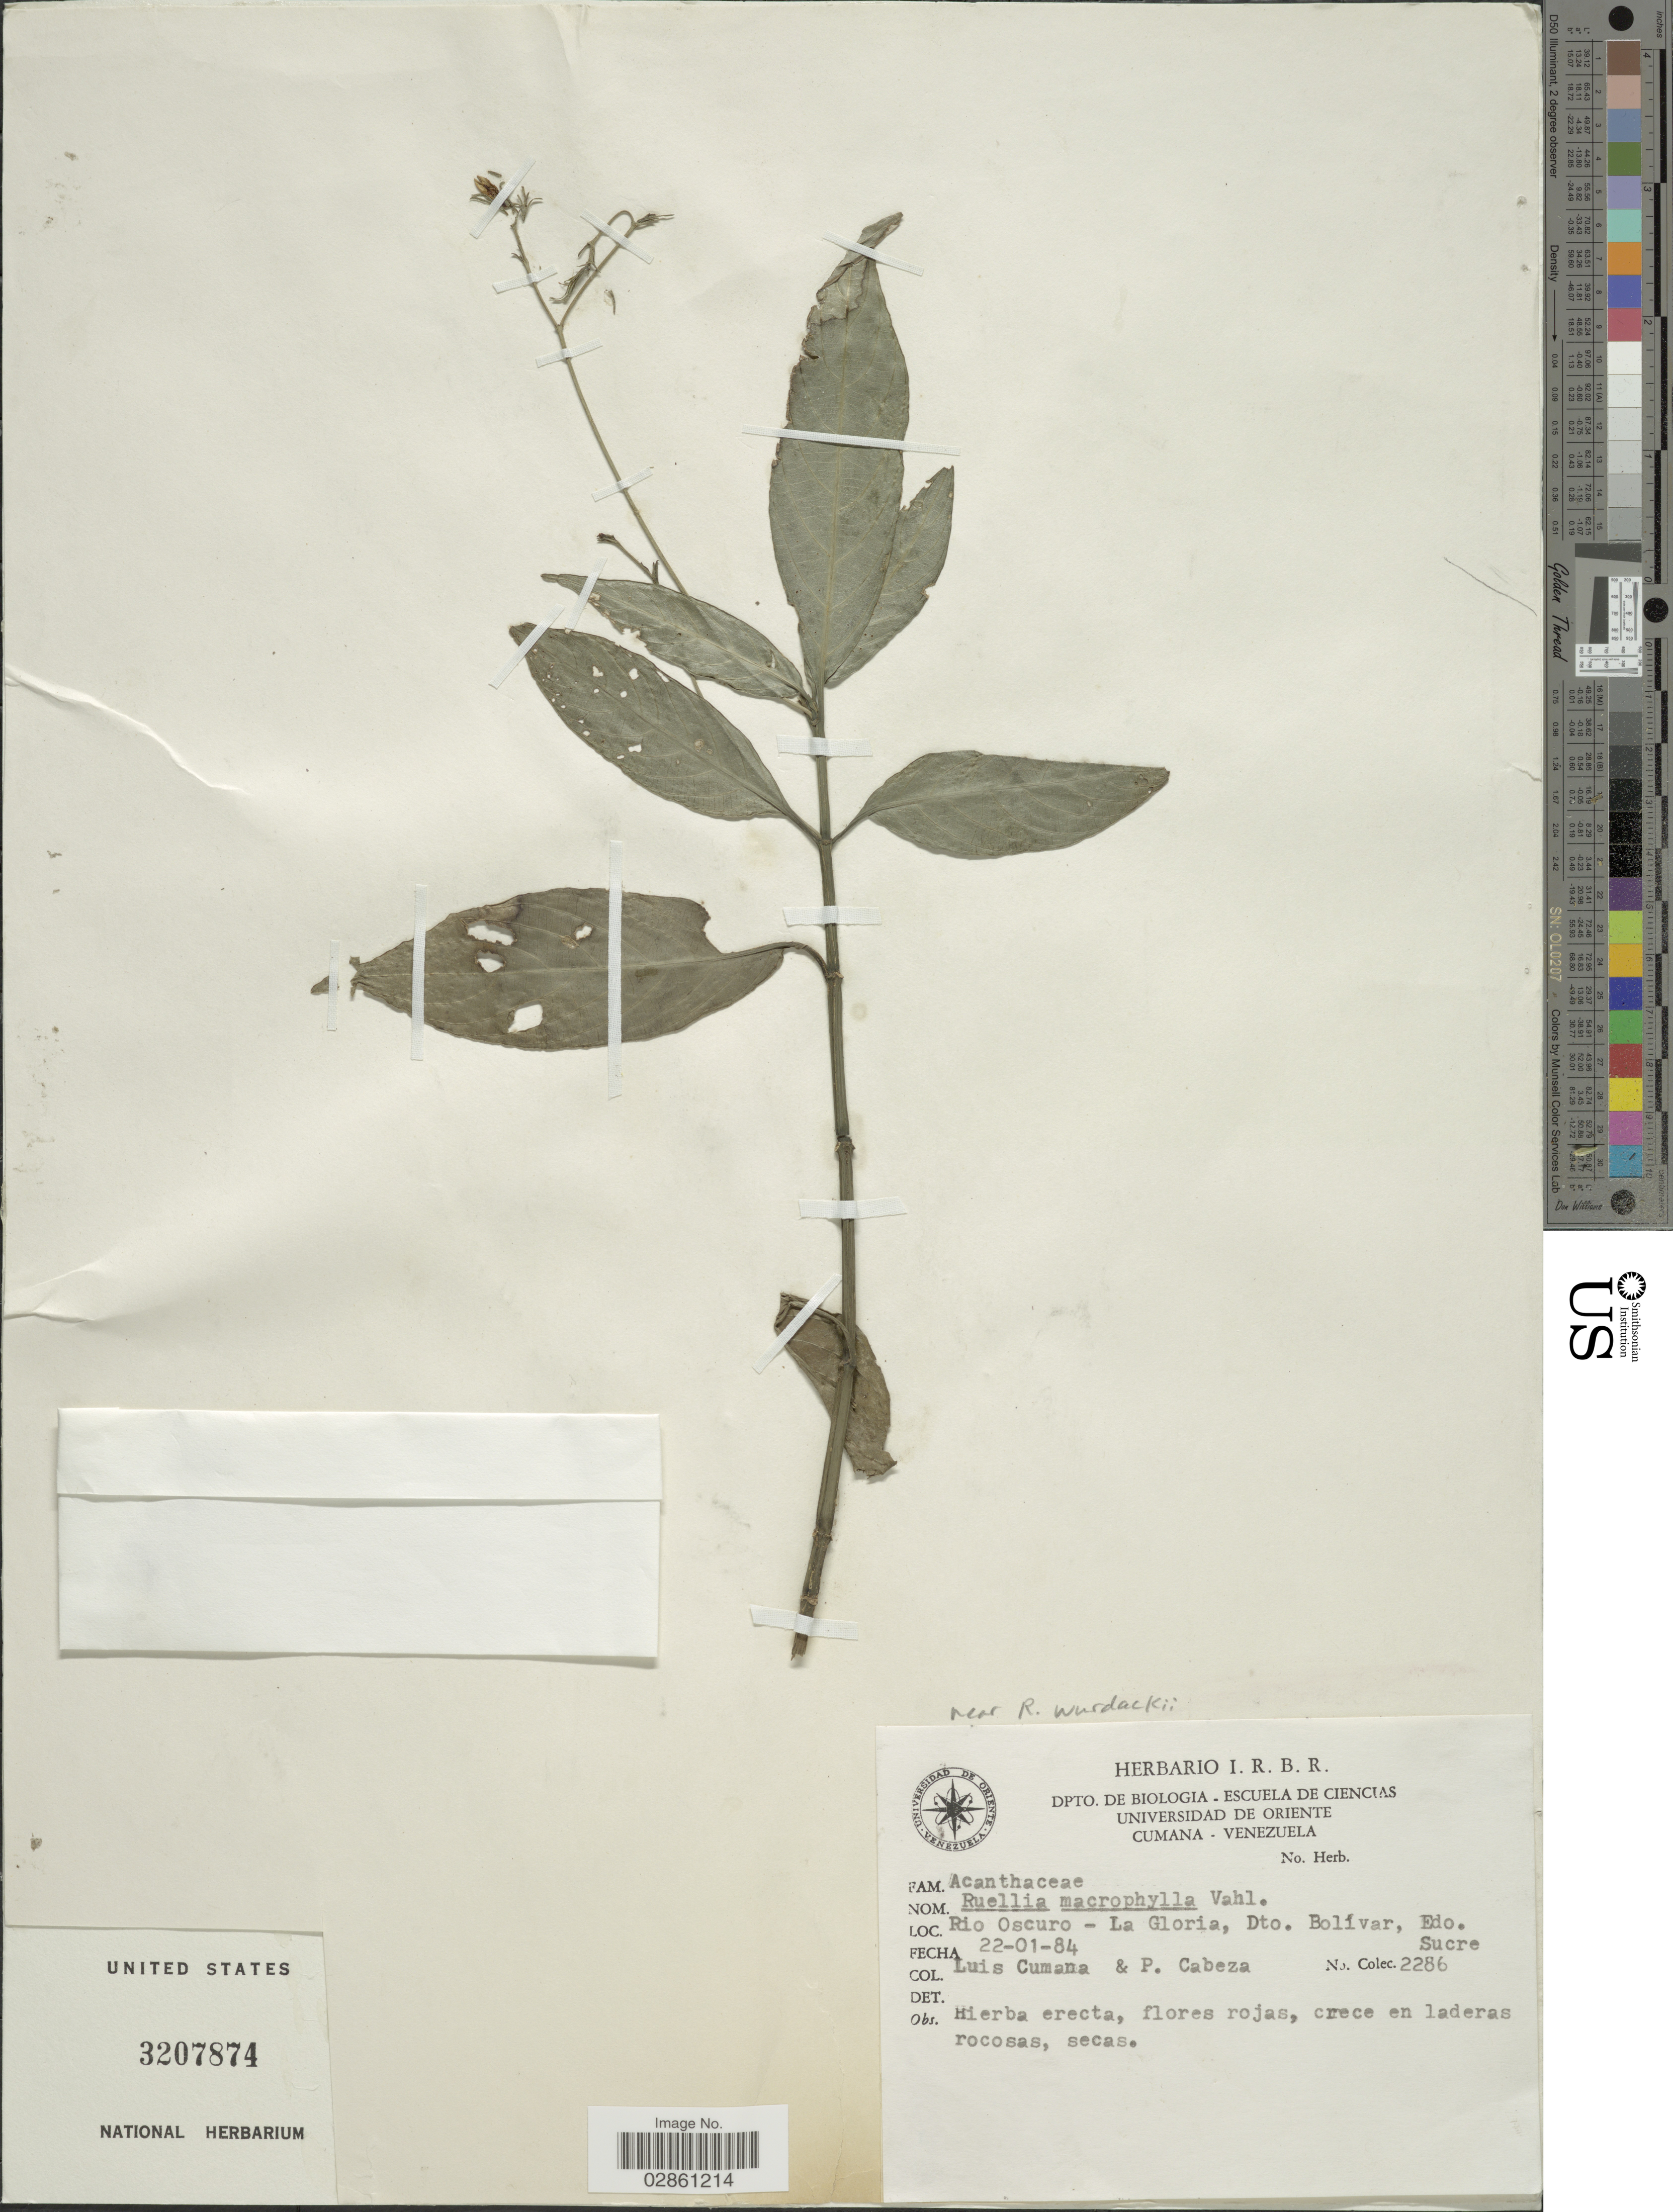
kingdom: Plantae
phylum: Tracheophyta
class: Magnoliopsida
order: Lamiales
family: Acanthaceae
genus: Ruellia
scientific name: Ruellia macrophylla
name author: Vahl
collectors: L. J. Cumaná C. & P. Cabeza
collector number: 2286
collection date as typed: Transcribed d/m/y: 22/1/84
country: Venezuela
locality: Rio Oscuro - La Gloria, Dto. Bolívar, Edo. Sucre.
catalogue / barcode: US 3207874